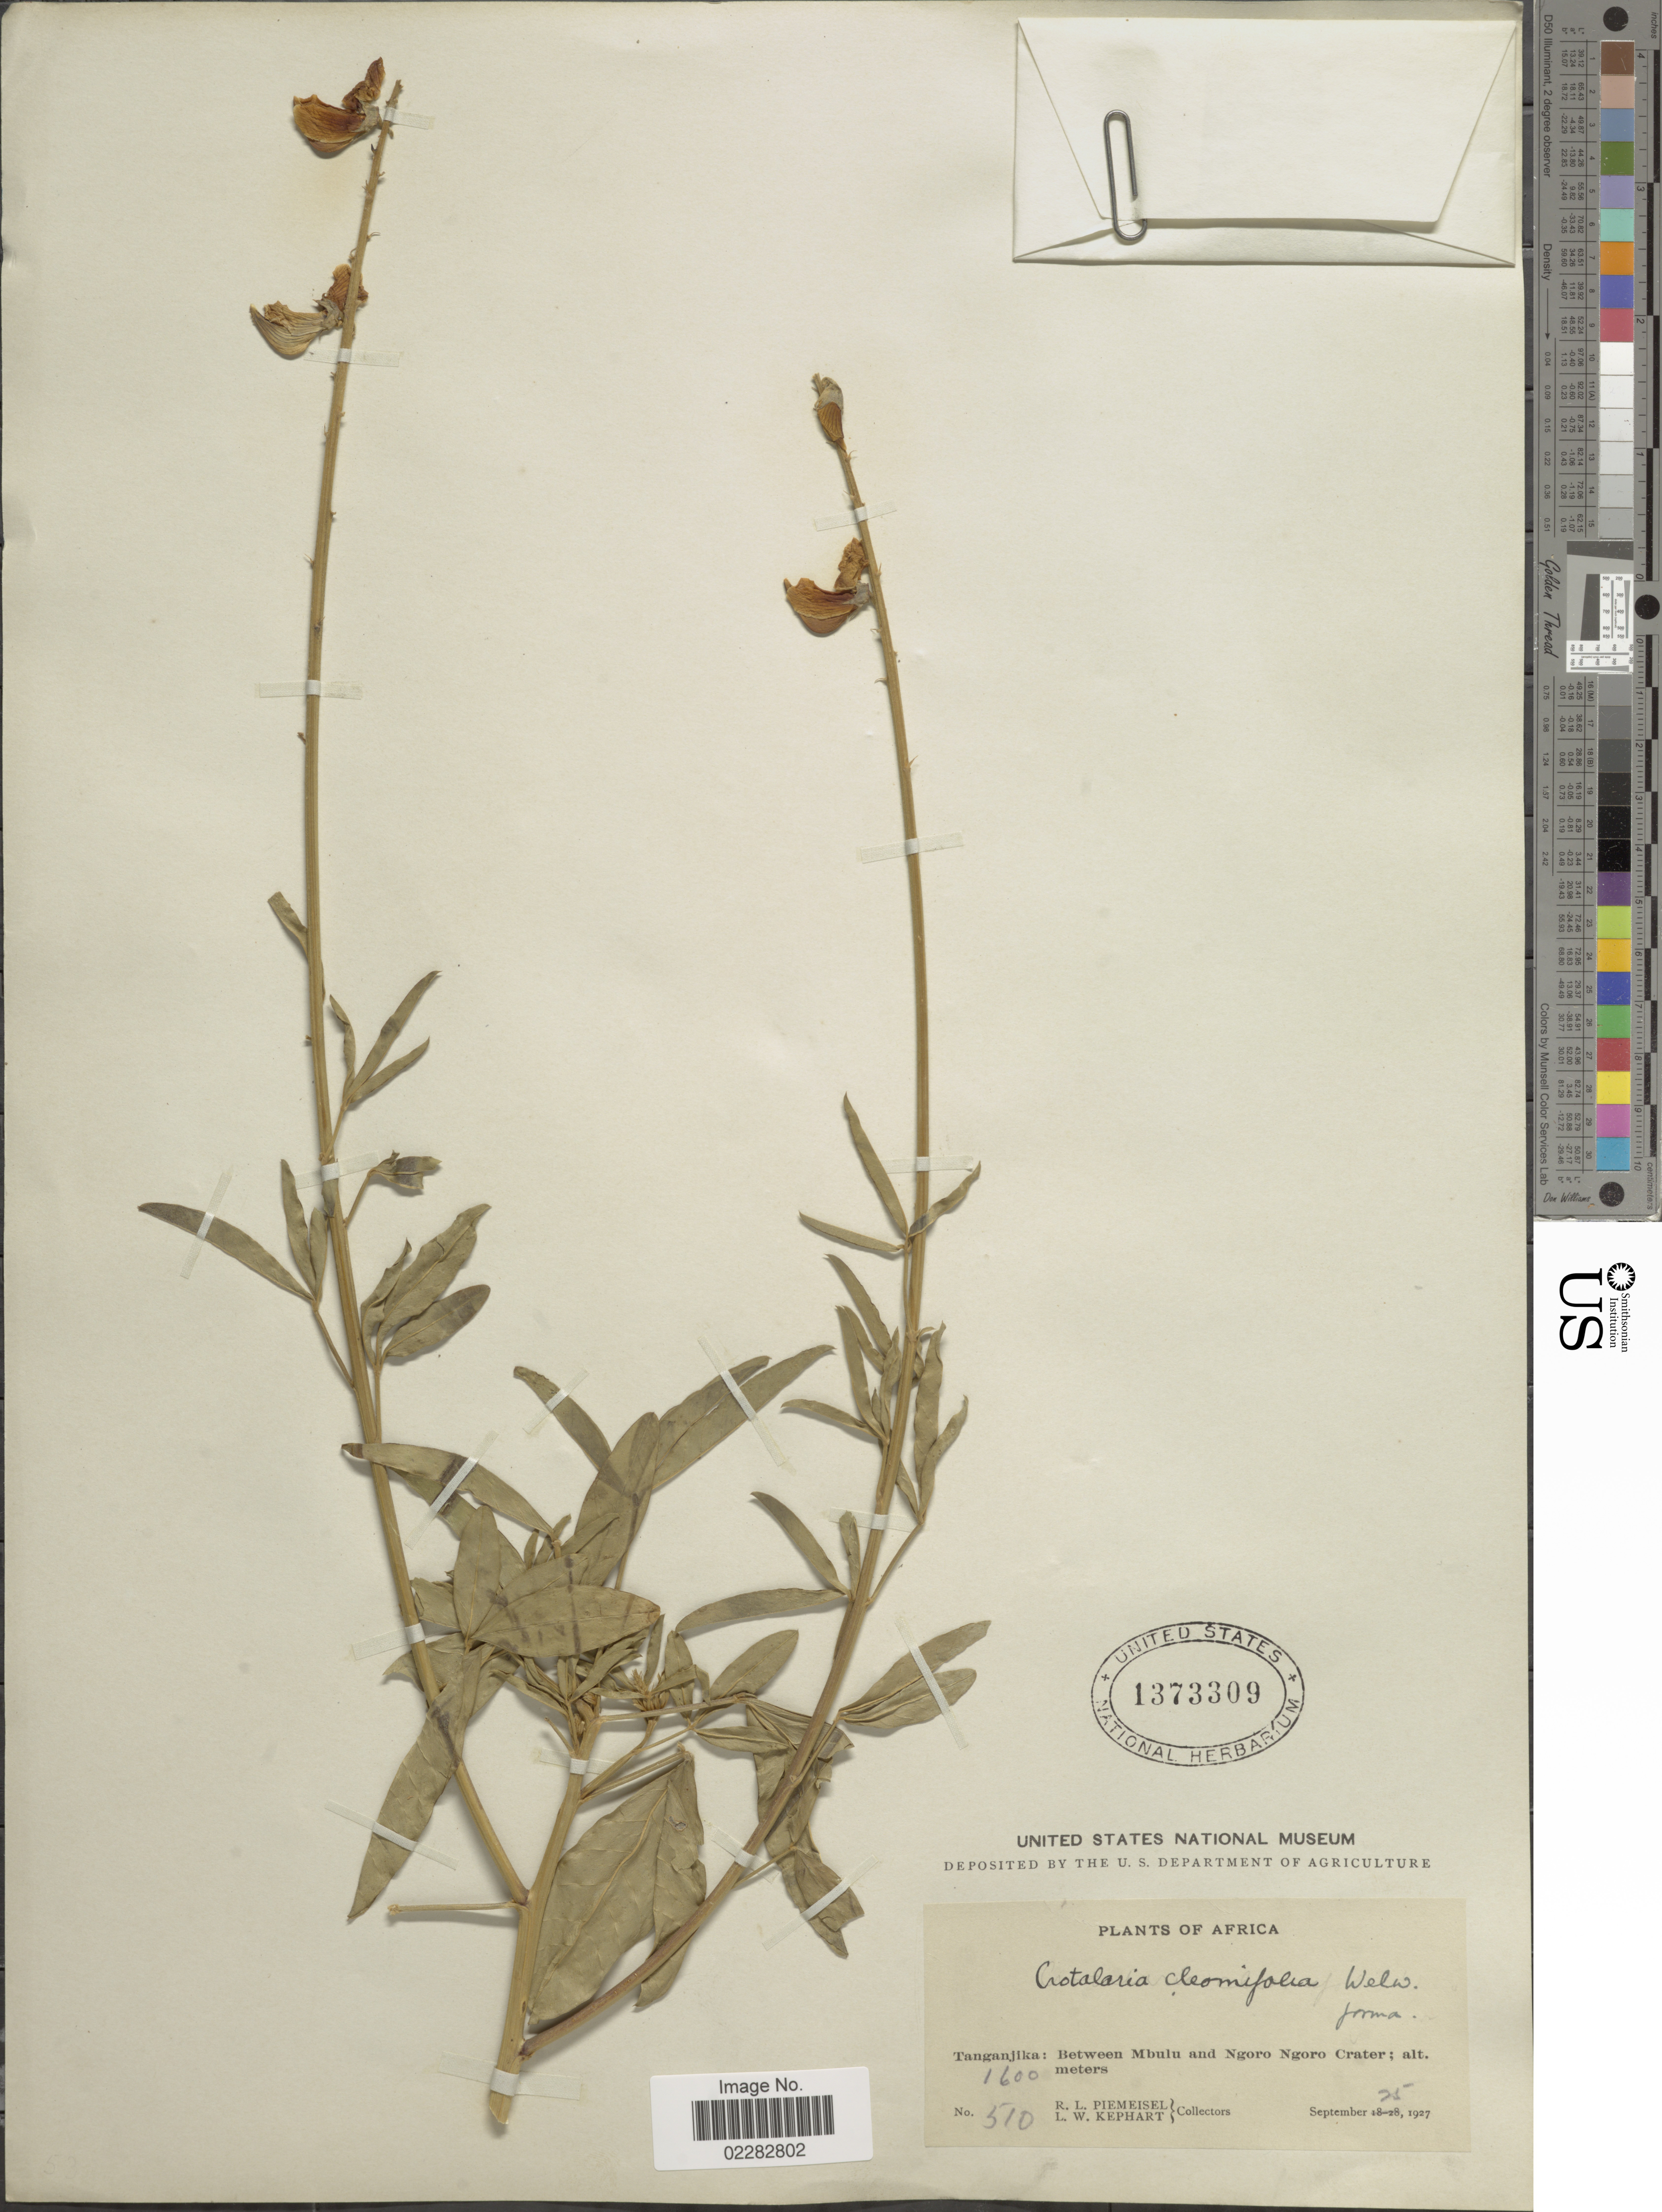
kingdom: Plantae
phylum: Tracheophyta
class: Magnoliopsida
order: Fabales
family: Fabaceae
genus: Crotalaria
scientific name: Crotalaria cleomifolia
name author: Baker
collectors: R. L. Piemeisel & L. W. Kephart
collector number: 510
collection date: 1927-09-25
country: Tanzania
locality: Tanganjika: between Mbulu and Ngoro Ngoro Crater.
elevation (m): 1600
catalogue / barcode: US 1373309